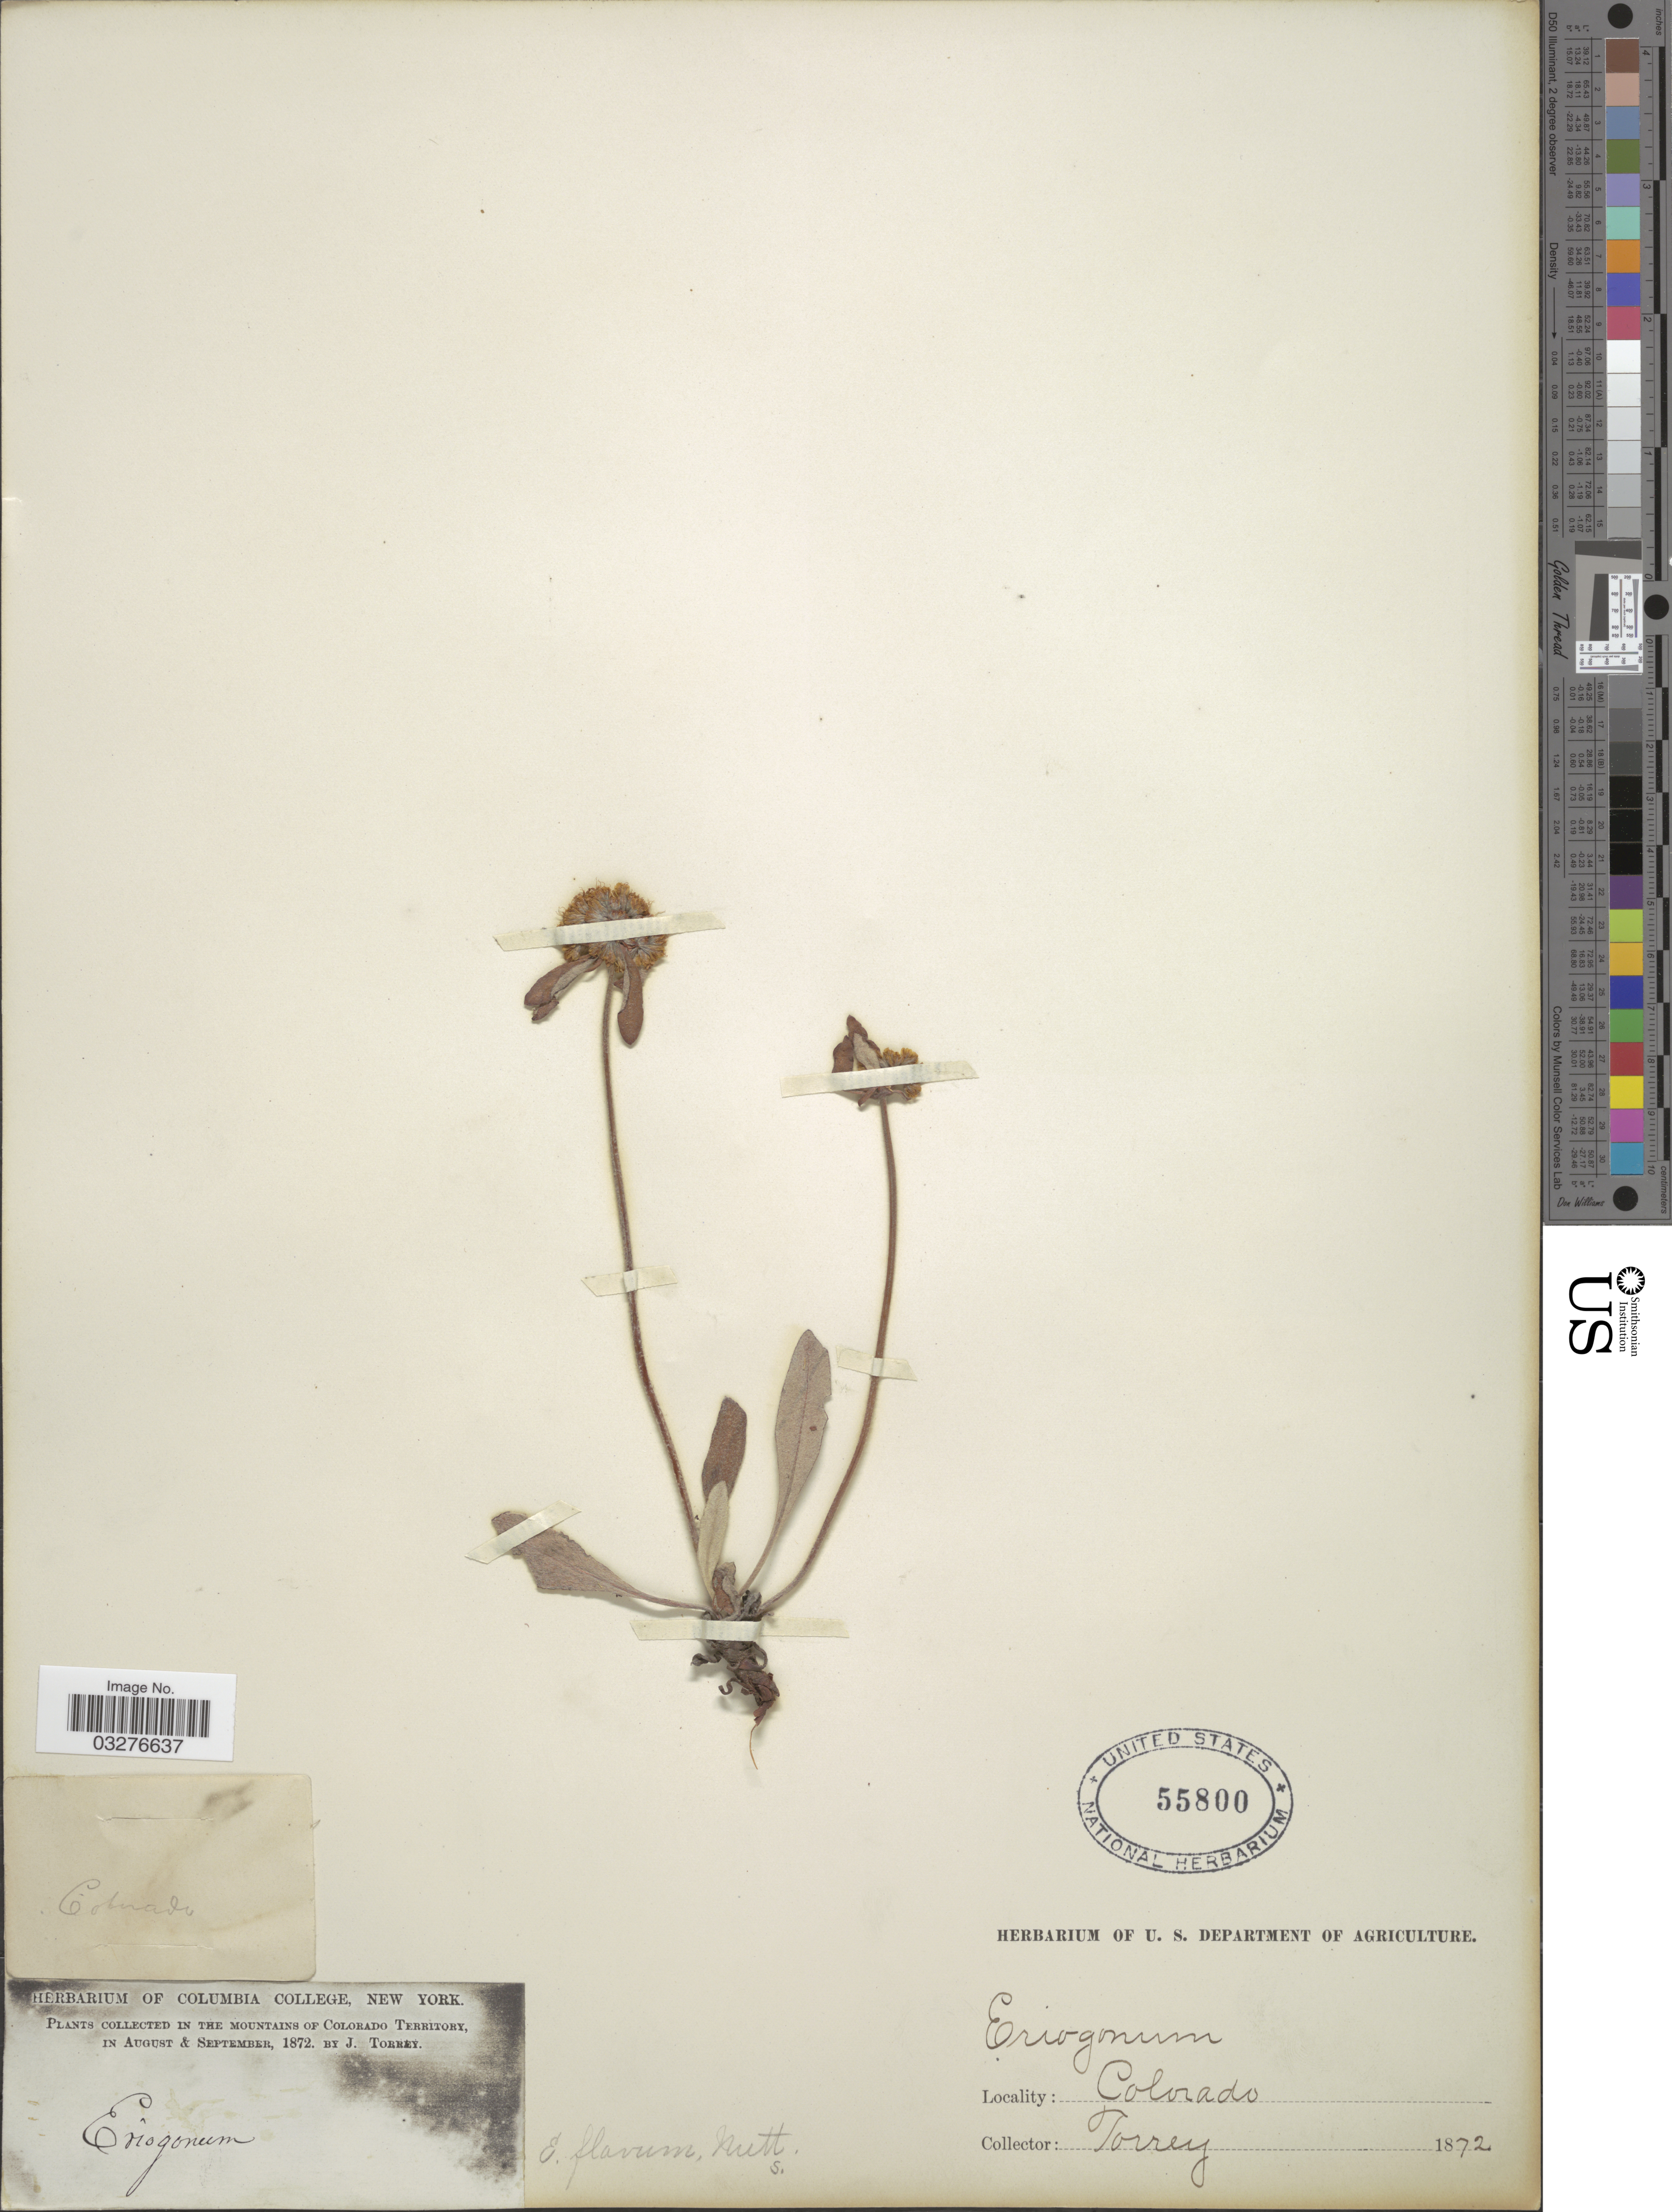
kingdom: Plantae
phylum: Tracheophyta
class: Magnoliopsida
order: Caryophyllales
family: Polygonaceae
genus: Eriogonum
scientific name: Eriogonum flavum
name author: Nutt. ex Benth.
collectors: J. Torrey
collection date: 1872-08/1872-09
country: United States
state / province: Colorado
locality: In the mountains of Colorado Territory.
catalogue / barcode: US 55800